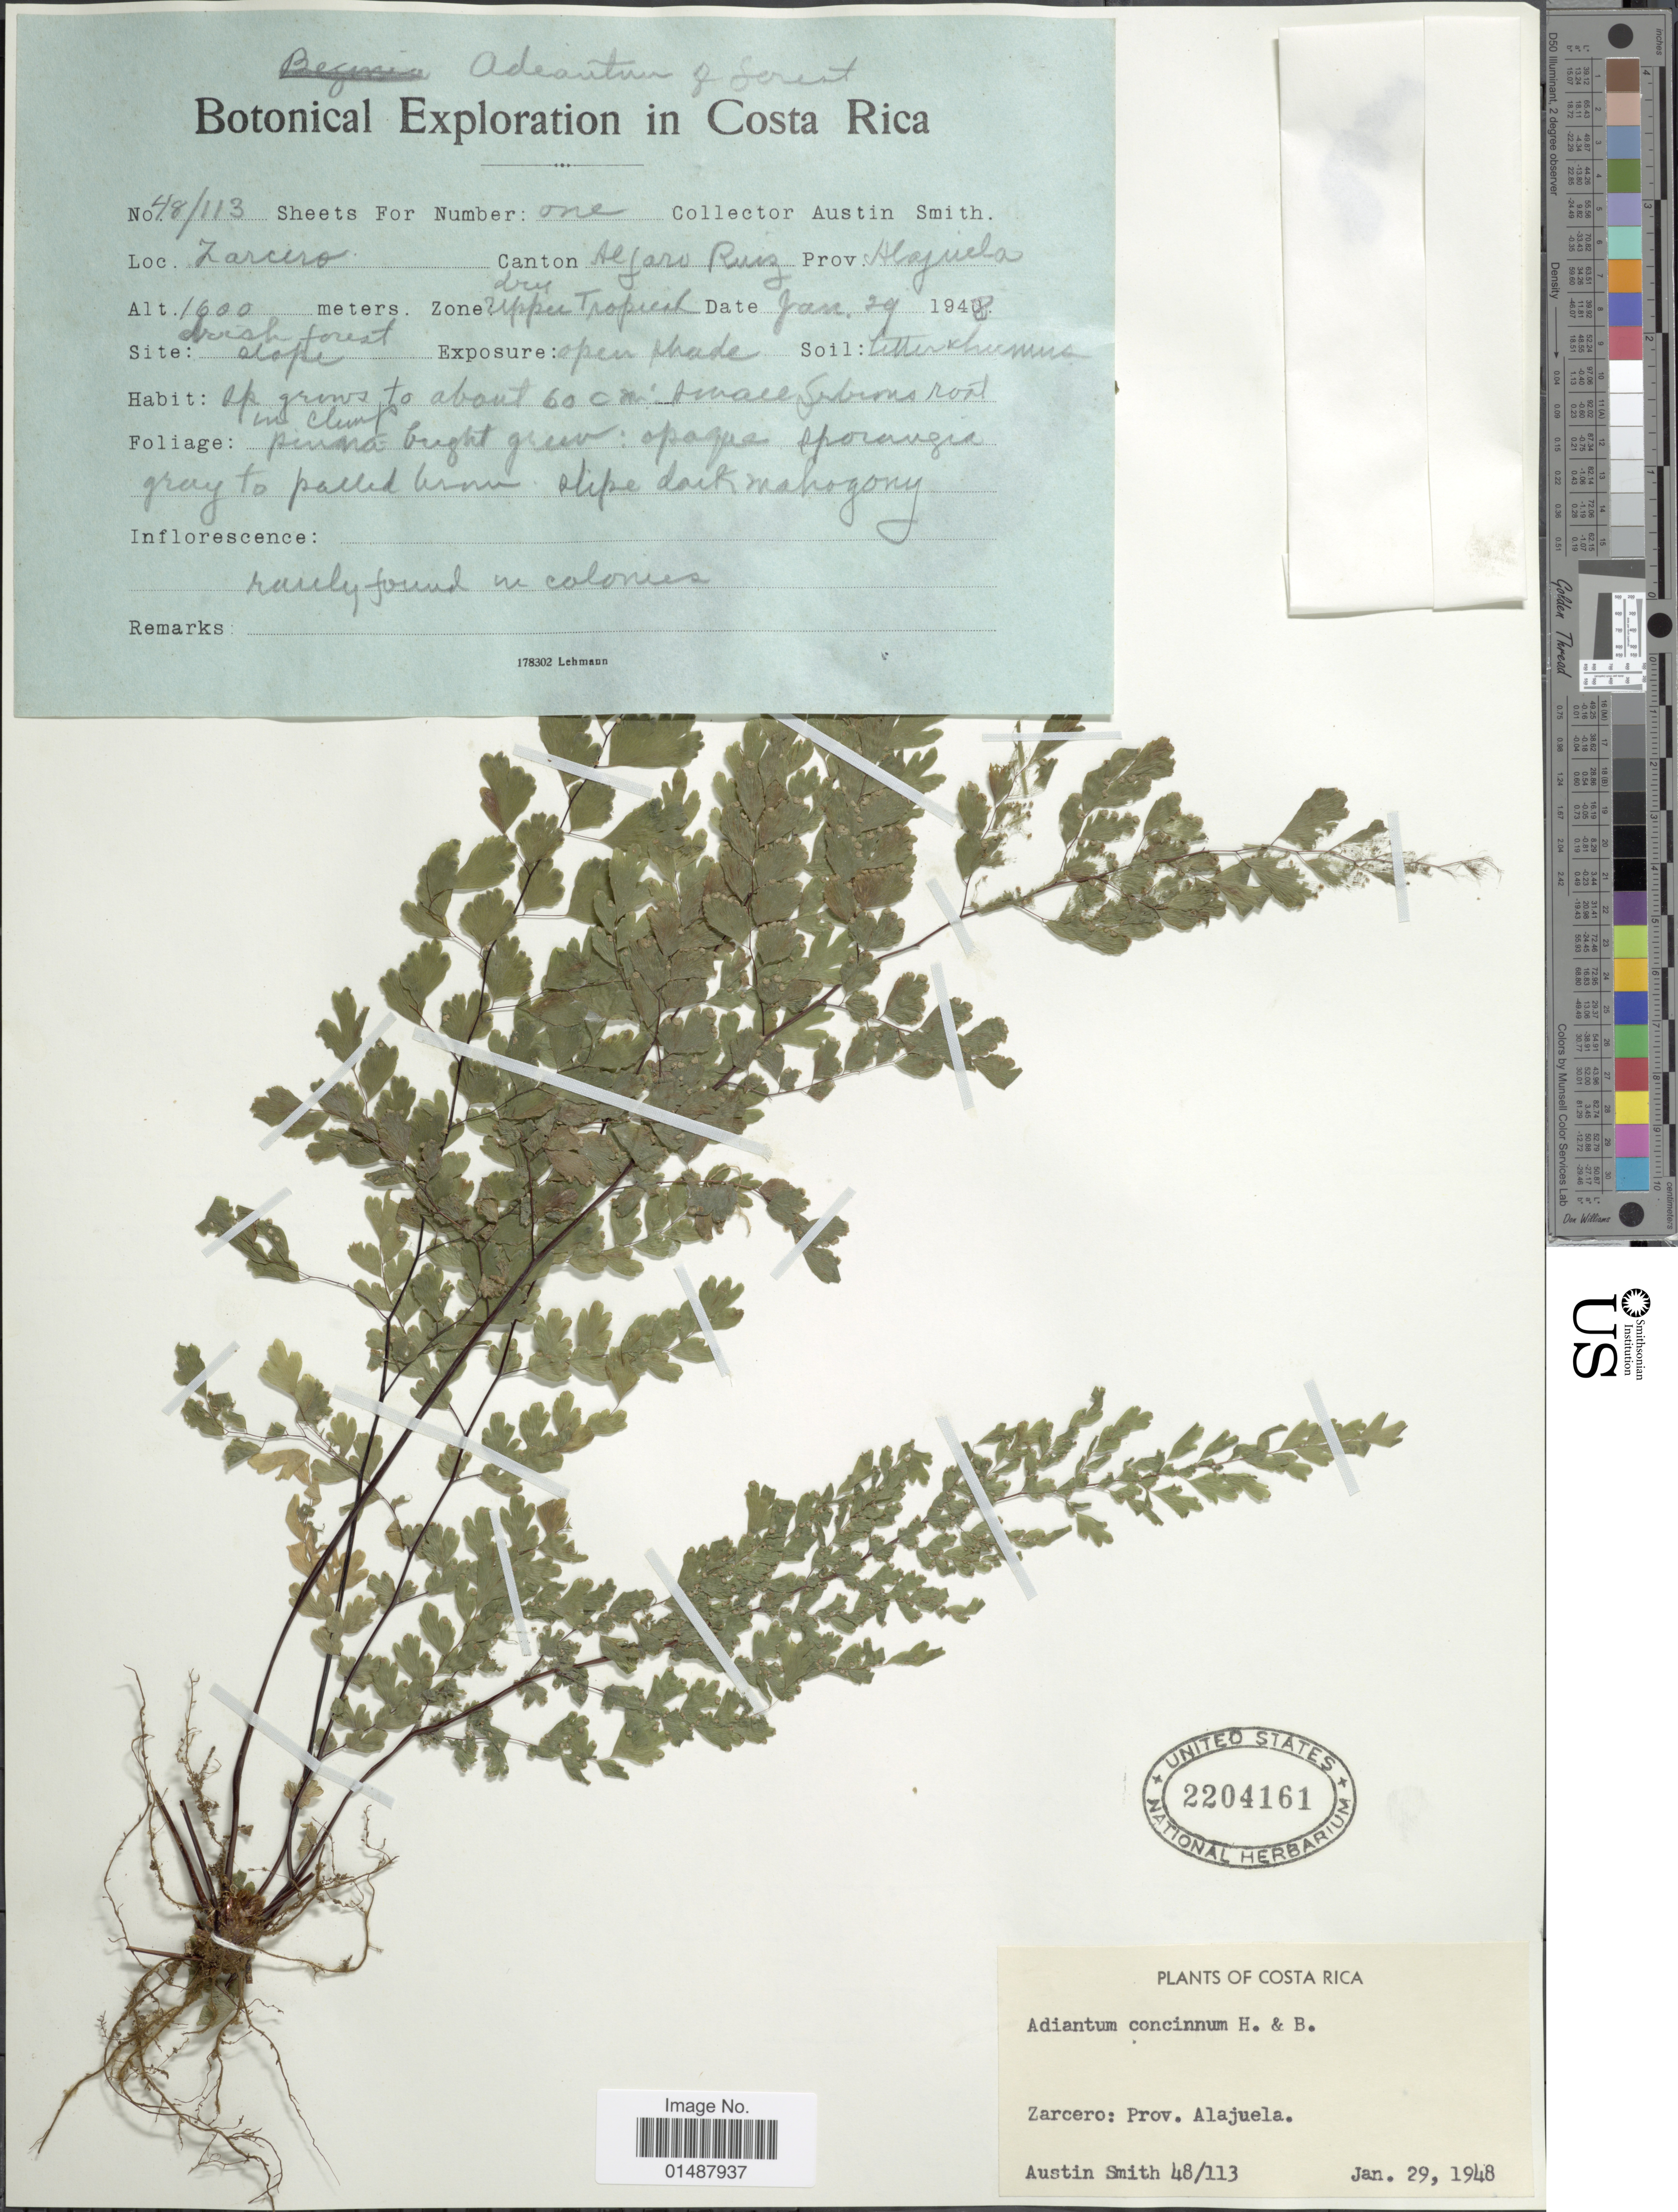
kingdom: Plantae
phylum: Tracheophyta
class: Polypodiopsida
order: Polypodiales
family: Pteridaceae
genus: Adiantum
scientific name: Adiantum concinnum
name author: Humb. & Bonpl. ex Willd.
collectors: Aust P. Smith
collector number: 48/113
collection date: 1948-01-29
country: Costa Rica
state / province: Alajuela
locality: Zarcero: Prov. Alajuela, Canton Alfaro Ruez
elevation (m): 1600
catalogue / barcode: US 2204161